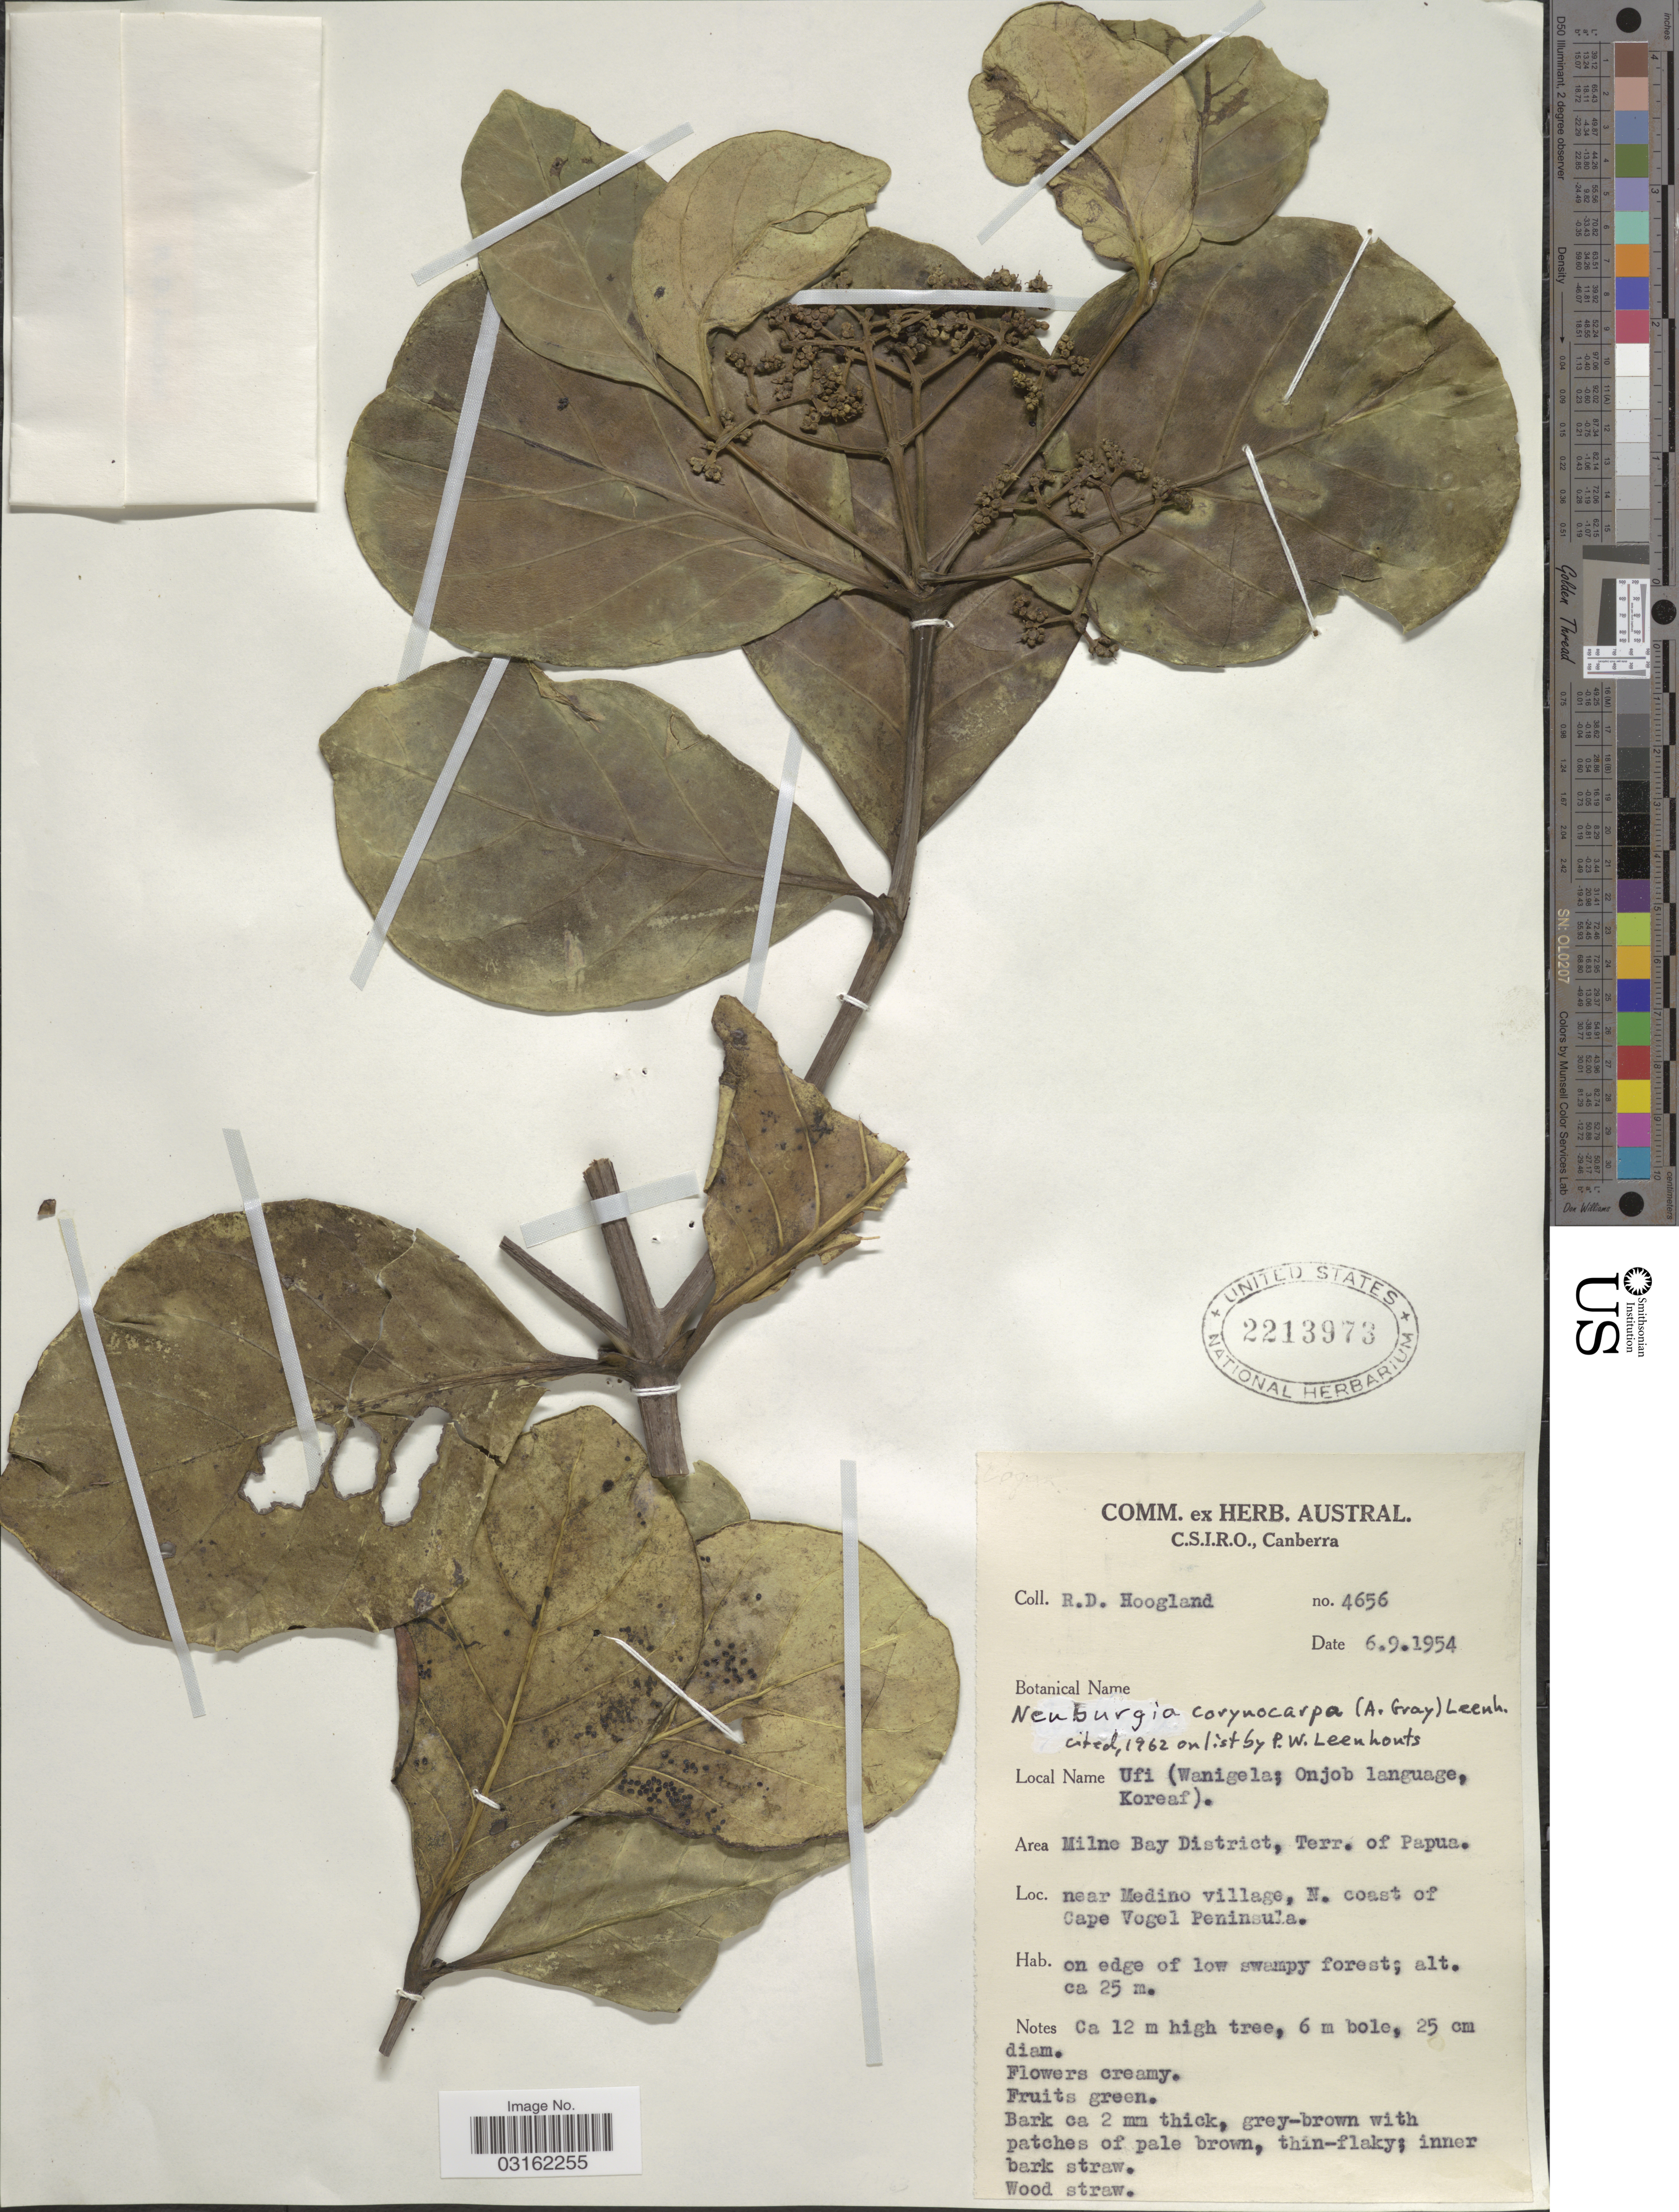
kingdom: Plantae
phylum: Tracheophyta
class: Magnoliopsida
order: Gentianales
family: Loganiaceae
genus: Neuburgia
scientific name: Neuburgia corynocarpa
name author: (A. Gray) Leenh.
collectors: R. D. Hoogland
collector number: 4656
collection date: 1954-09-06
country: Papua New Guinea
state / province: Milne Bay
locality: Milne Bay District, Terr. of Papua. Near Medino village, N. coast of Cape Vogel Peninsula.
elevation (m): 25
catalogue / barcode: US 2213973